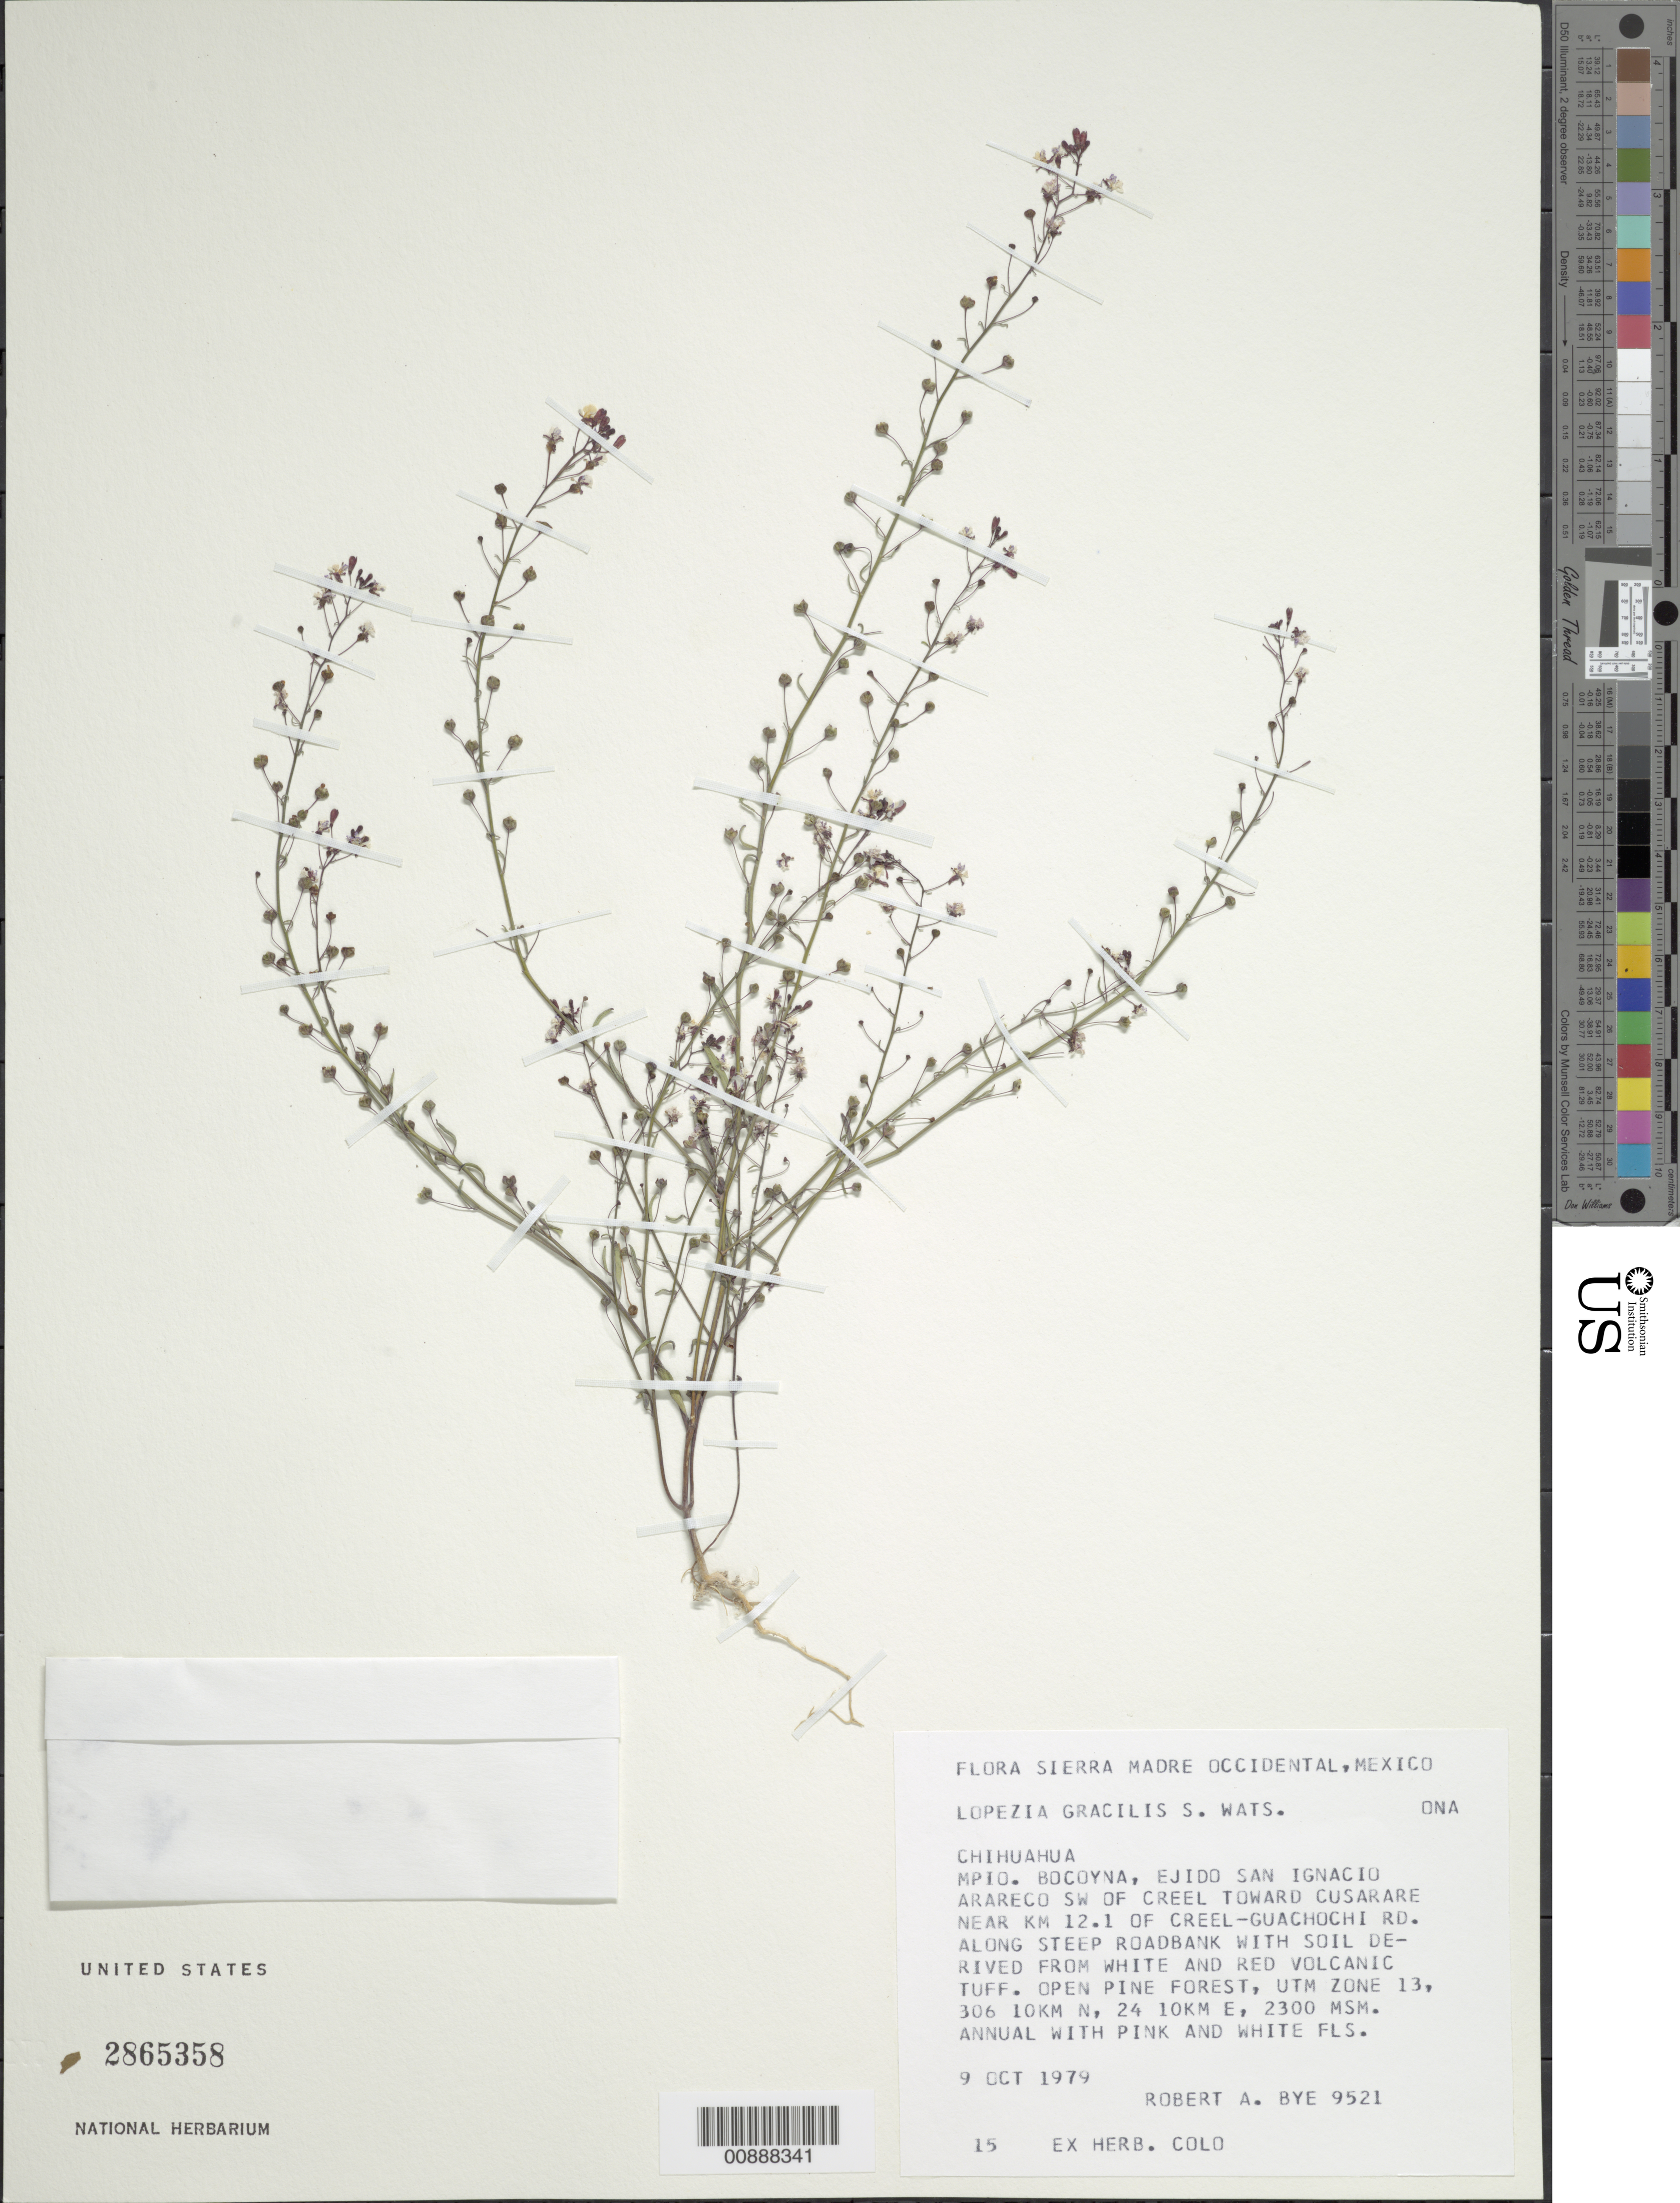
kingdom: Plantae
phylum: Tracheophyta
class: Magnoliopsida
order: Myrtales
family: Onagraceae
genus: Lopezia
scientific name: Lopezia gracilis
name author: S. Watson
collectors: R. A. Bye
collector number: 9521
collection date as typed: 09 Oct 1979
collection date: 1979-10-09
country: Mexico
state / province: Chihuahua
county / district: Bocoyna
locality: Ejido San Ignacio Arareco SW of Creel toward Cusarare, near km 12.1 of Creel-Guachochi rd.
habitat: Along steep roadbank with soil derivated from white and red volcanic tuff. Open pine forest.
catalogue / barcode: US 2865358